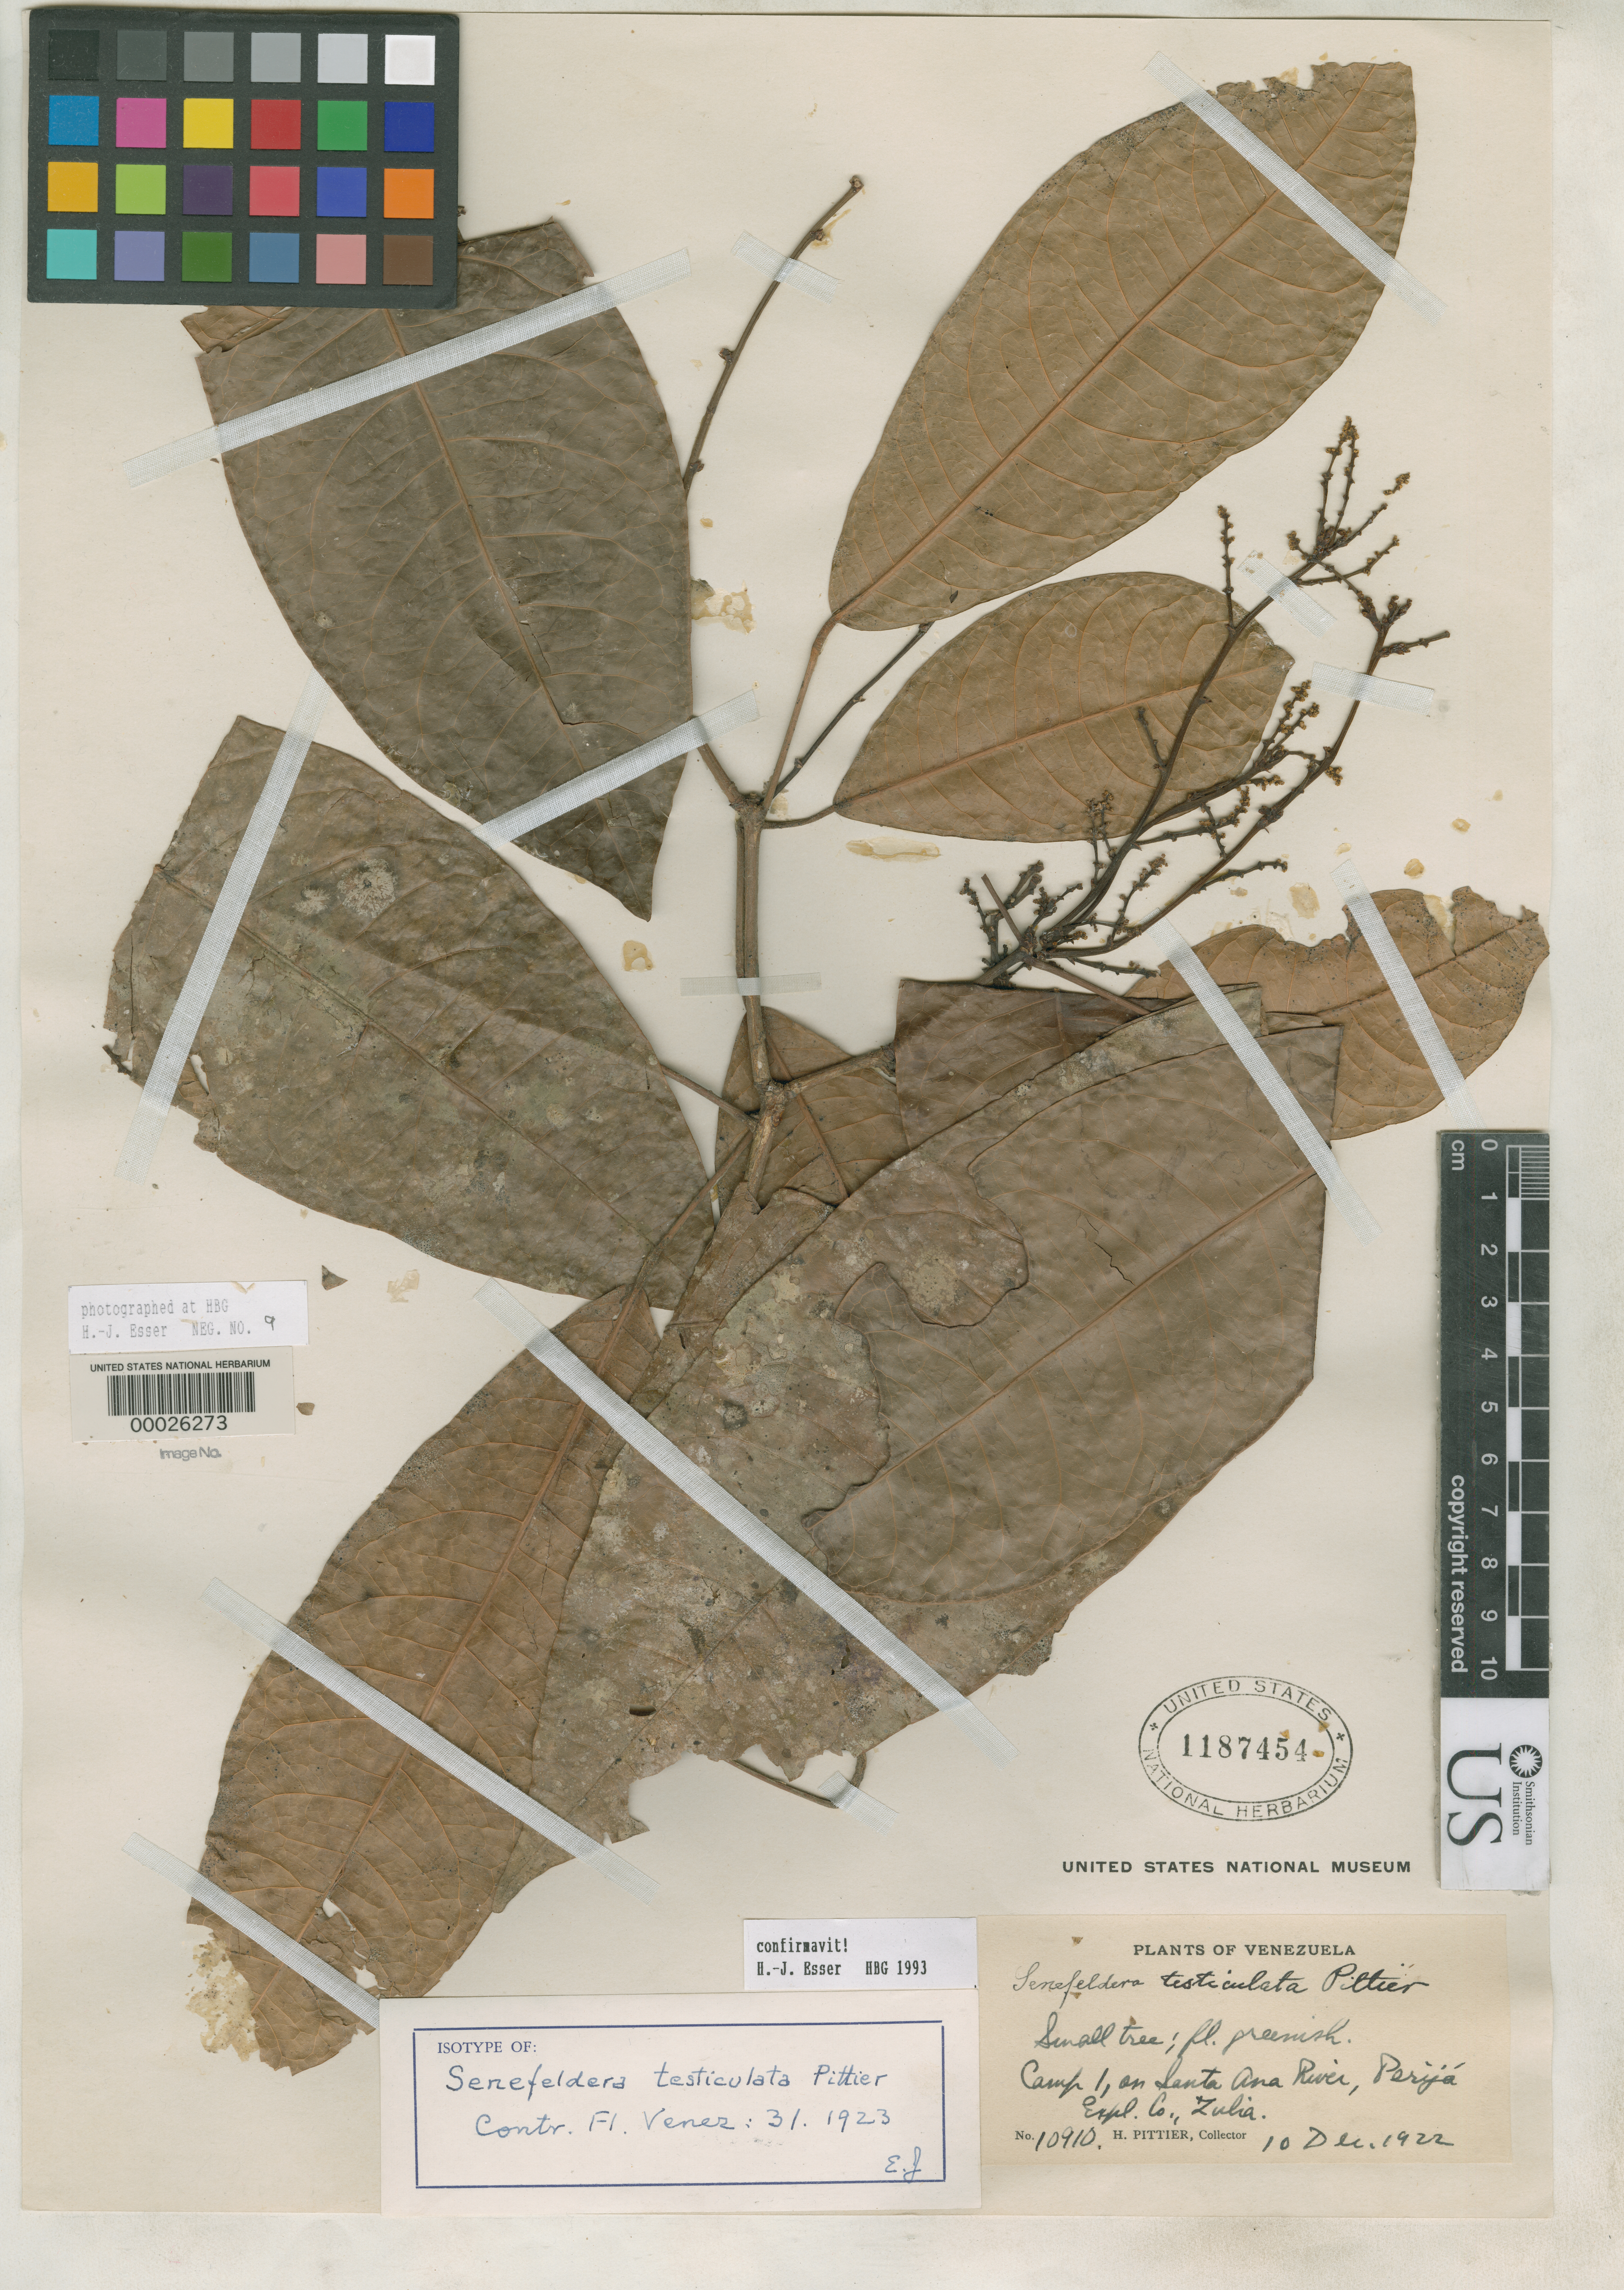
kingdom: Plantae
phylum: Tracheophyta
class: Magnoliopsida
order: Malpighiales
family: Euphorbiaceae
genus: Senefeldera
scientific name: Senefeldera testiculata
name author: Pittier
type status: Isotype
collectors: H. F. Pittier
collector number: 10910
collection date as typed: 10 Dec 1922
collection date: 1922-12-10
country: Venezuela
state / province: Zulia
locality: Rio Santa Ana en Laangostura, cerca de la Junta del Lora y del Aricuaiza.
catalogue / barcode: US 1187454